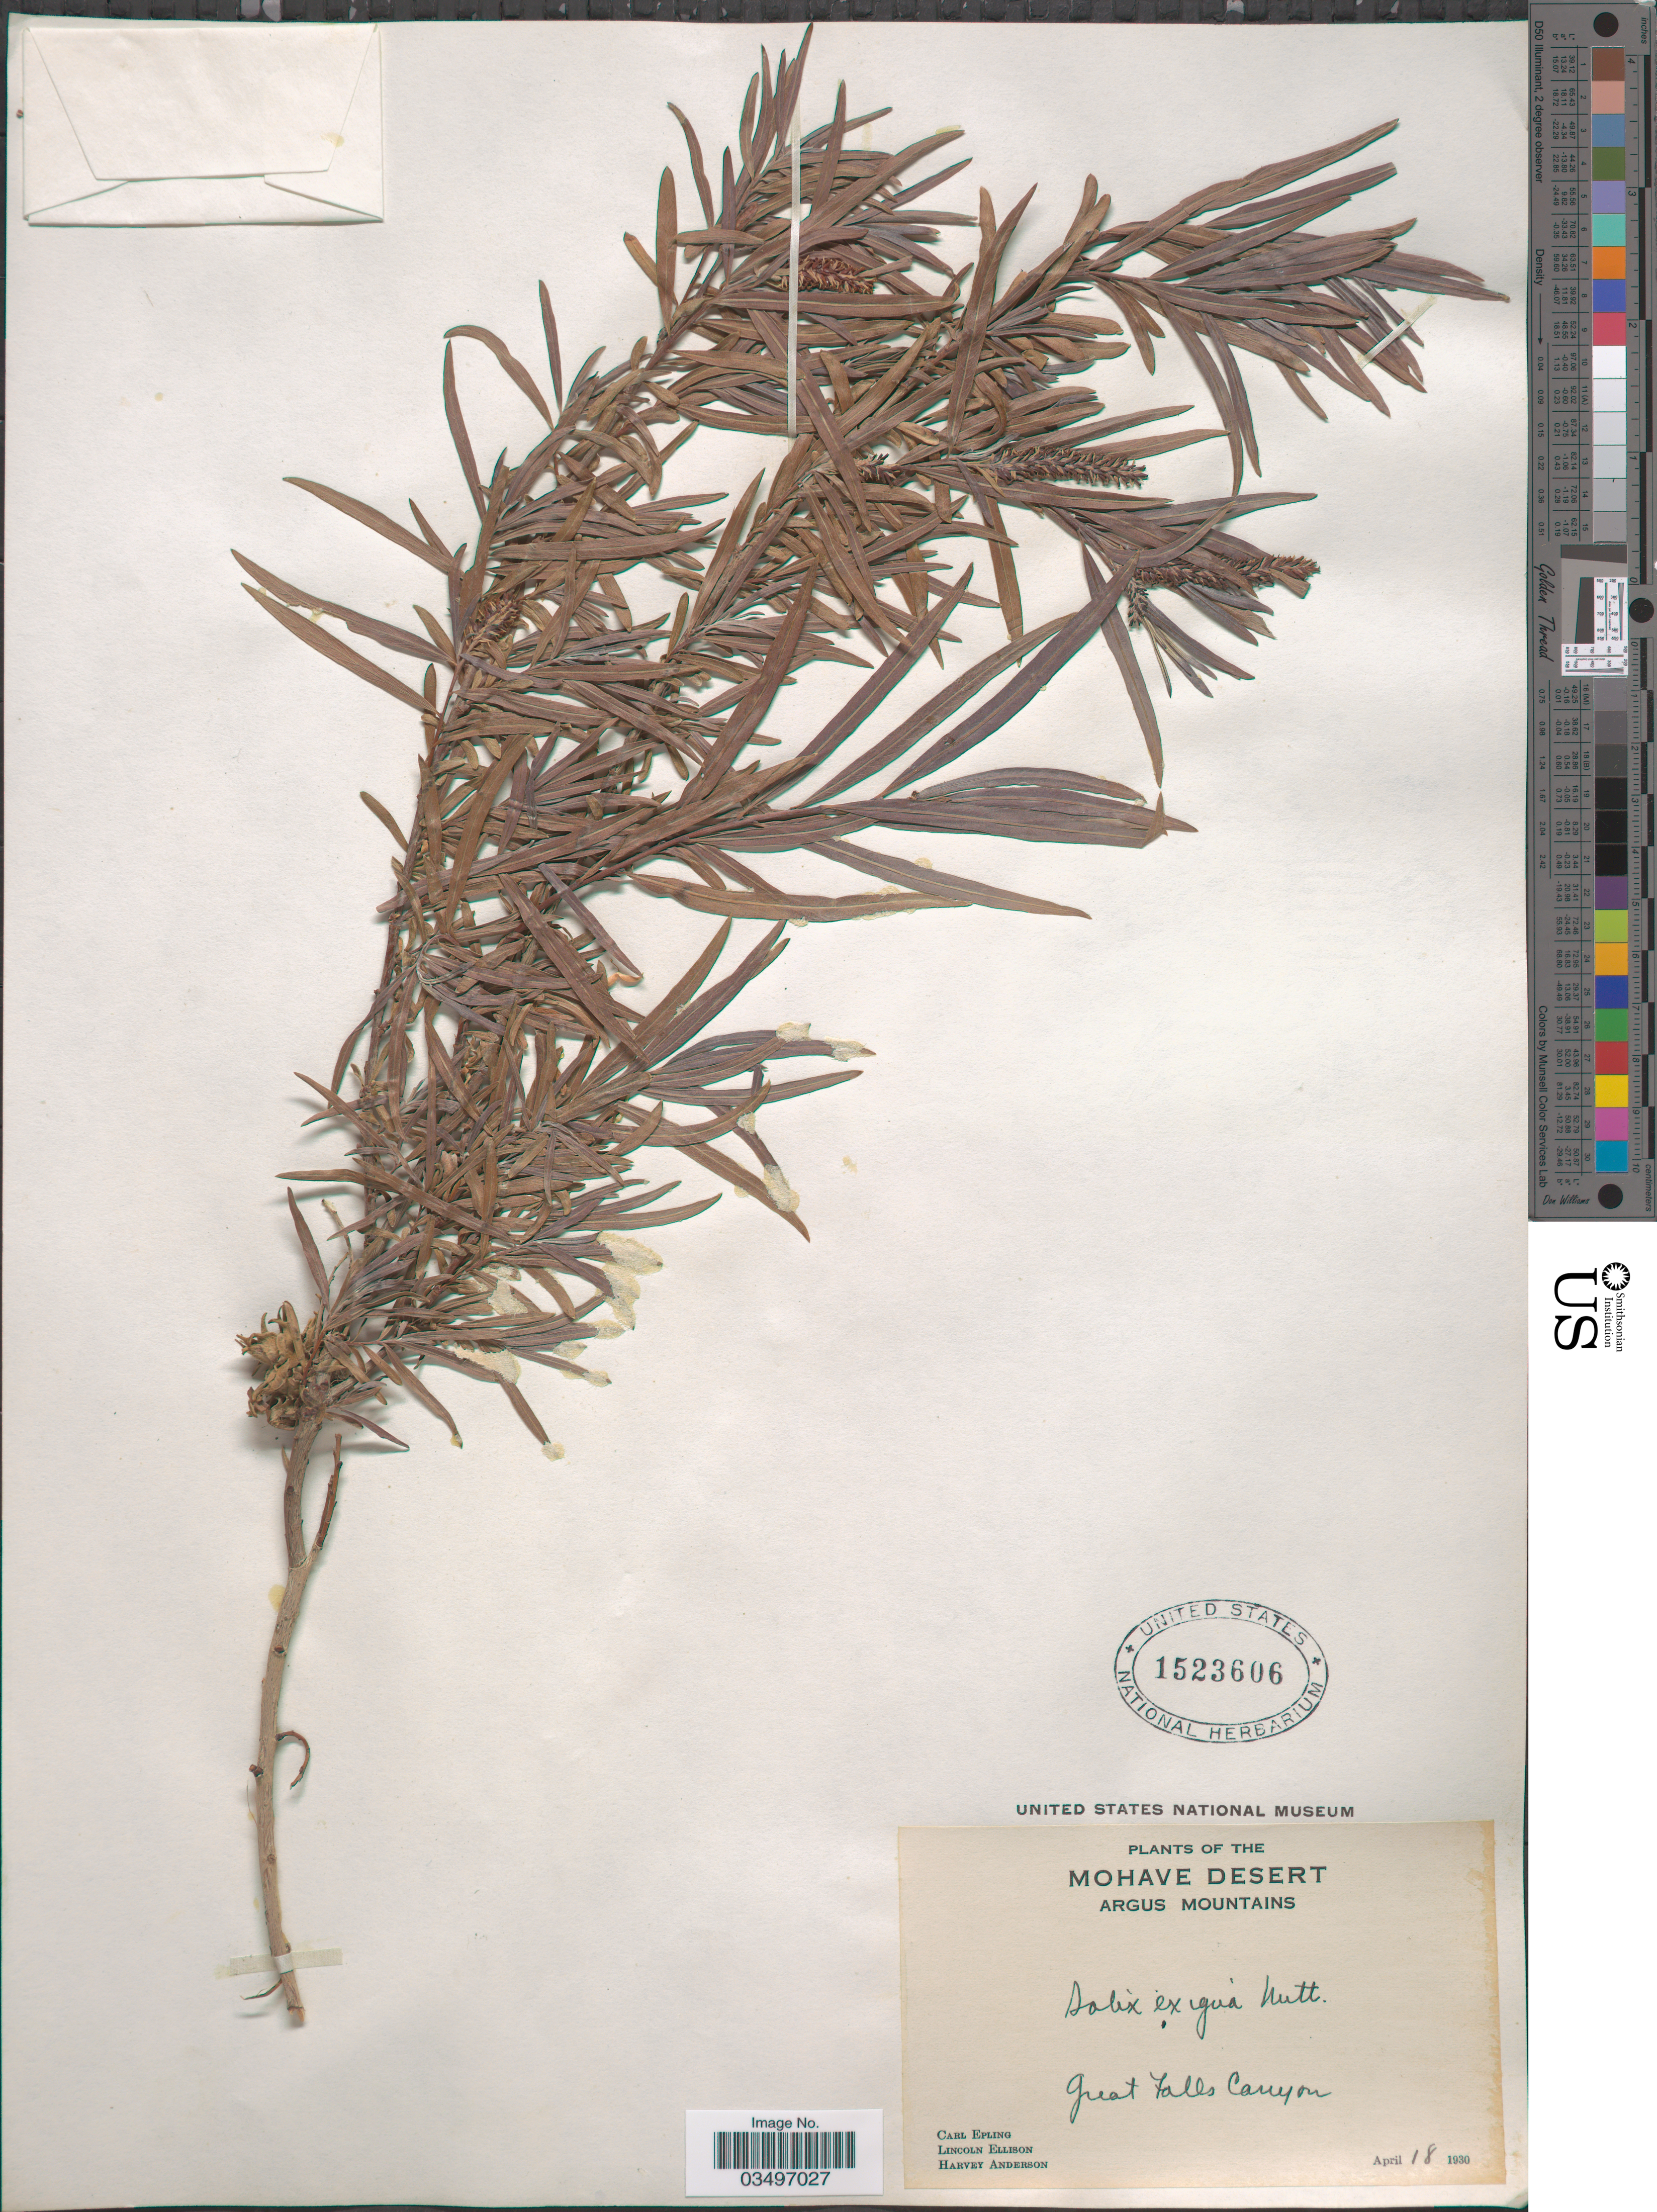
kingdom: Plantae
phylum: Tracheophyta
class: Magnoliopsida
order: Malpighiales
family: Salicaceae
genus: Salix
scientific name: Salix exigua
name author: Nutt.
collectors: C. C. Epling, L. Ellison & H. Anderson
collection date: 1930-04-18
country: United States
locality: Mohave Desert. Argus Mountains. Great Falls Canyon.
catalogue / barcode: US 1523606